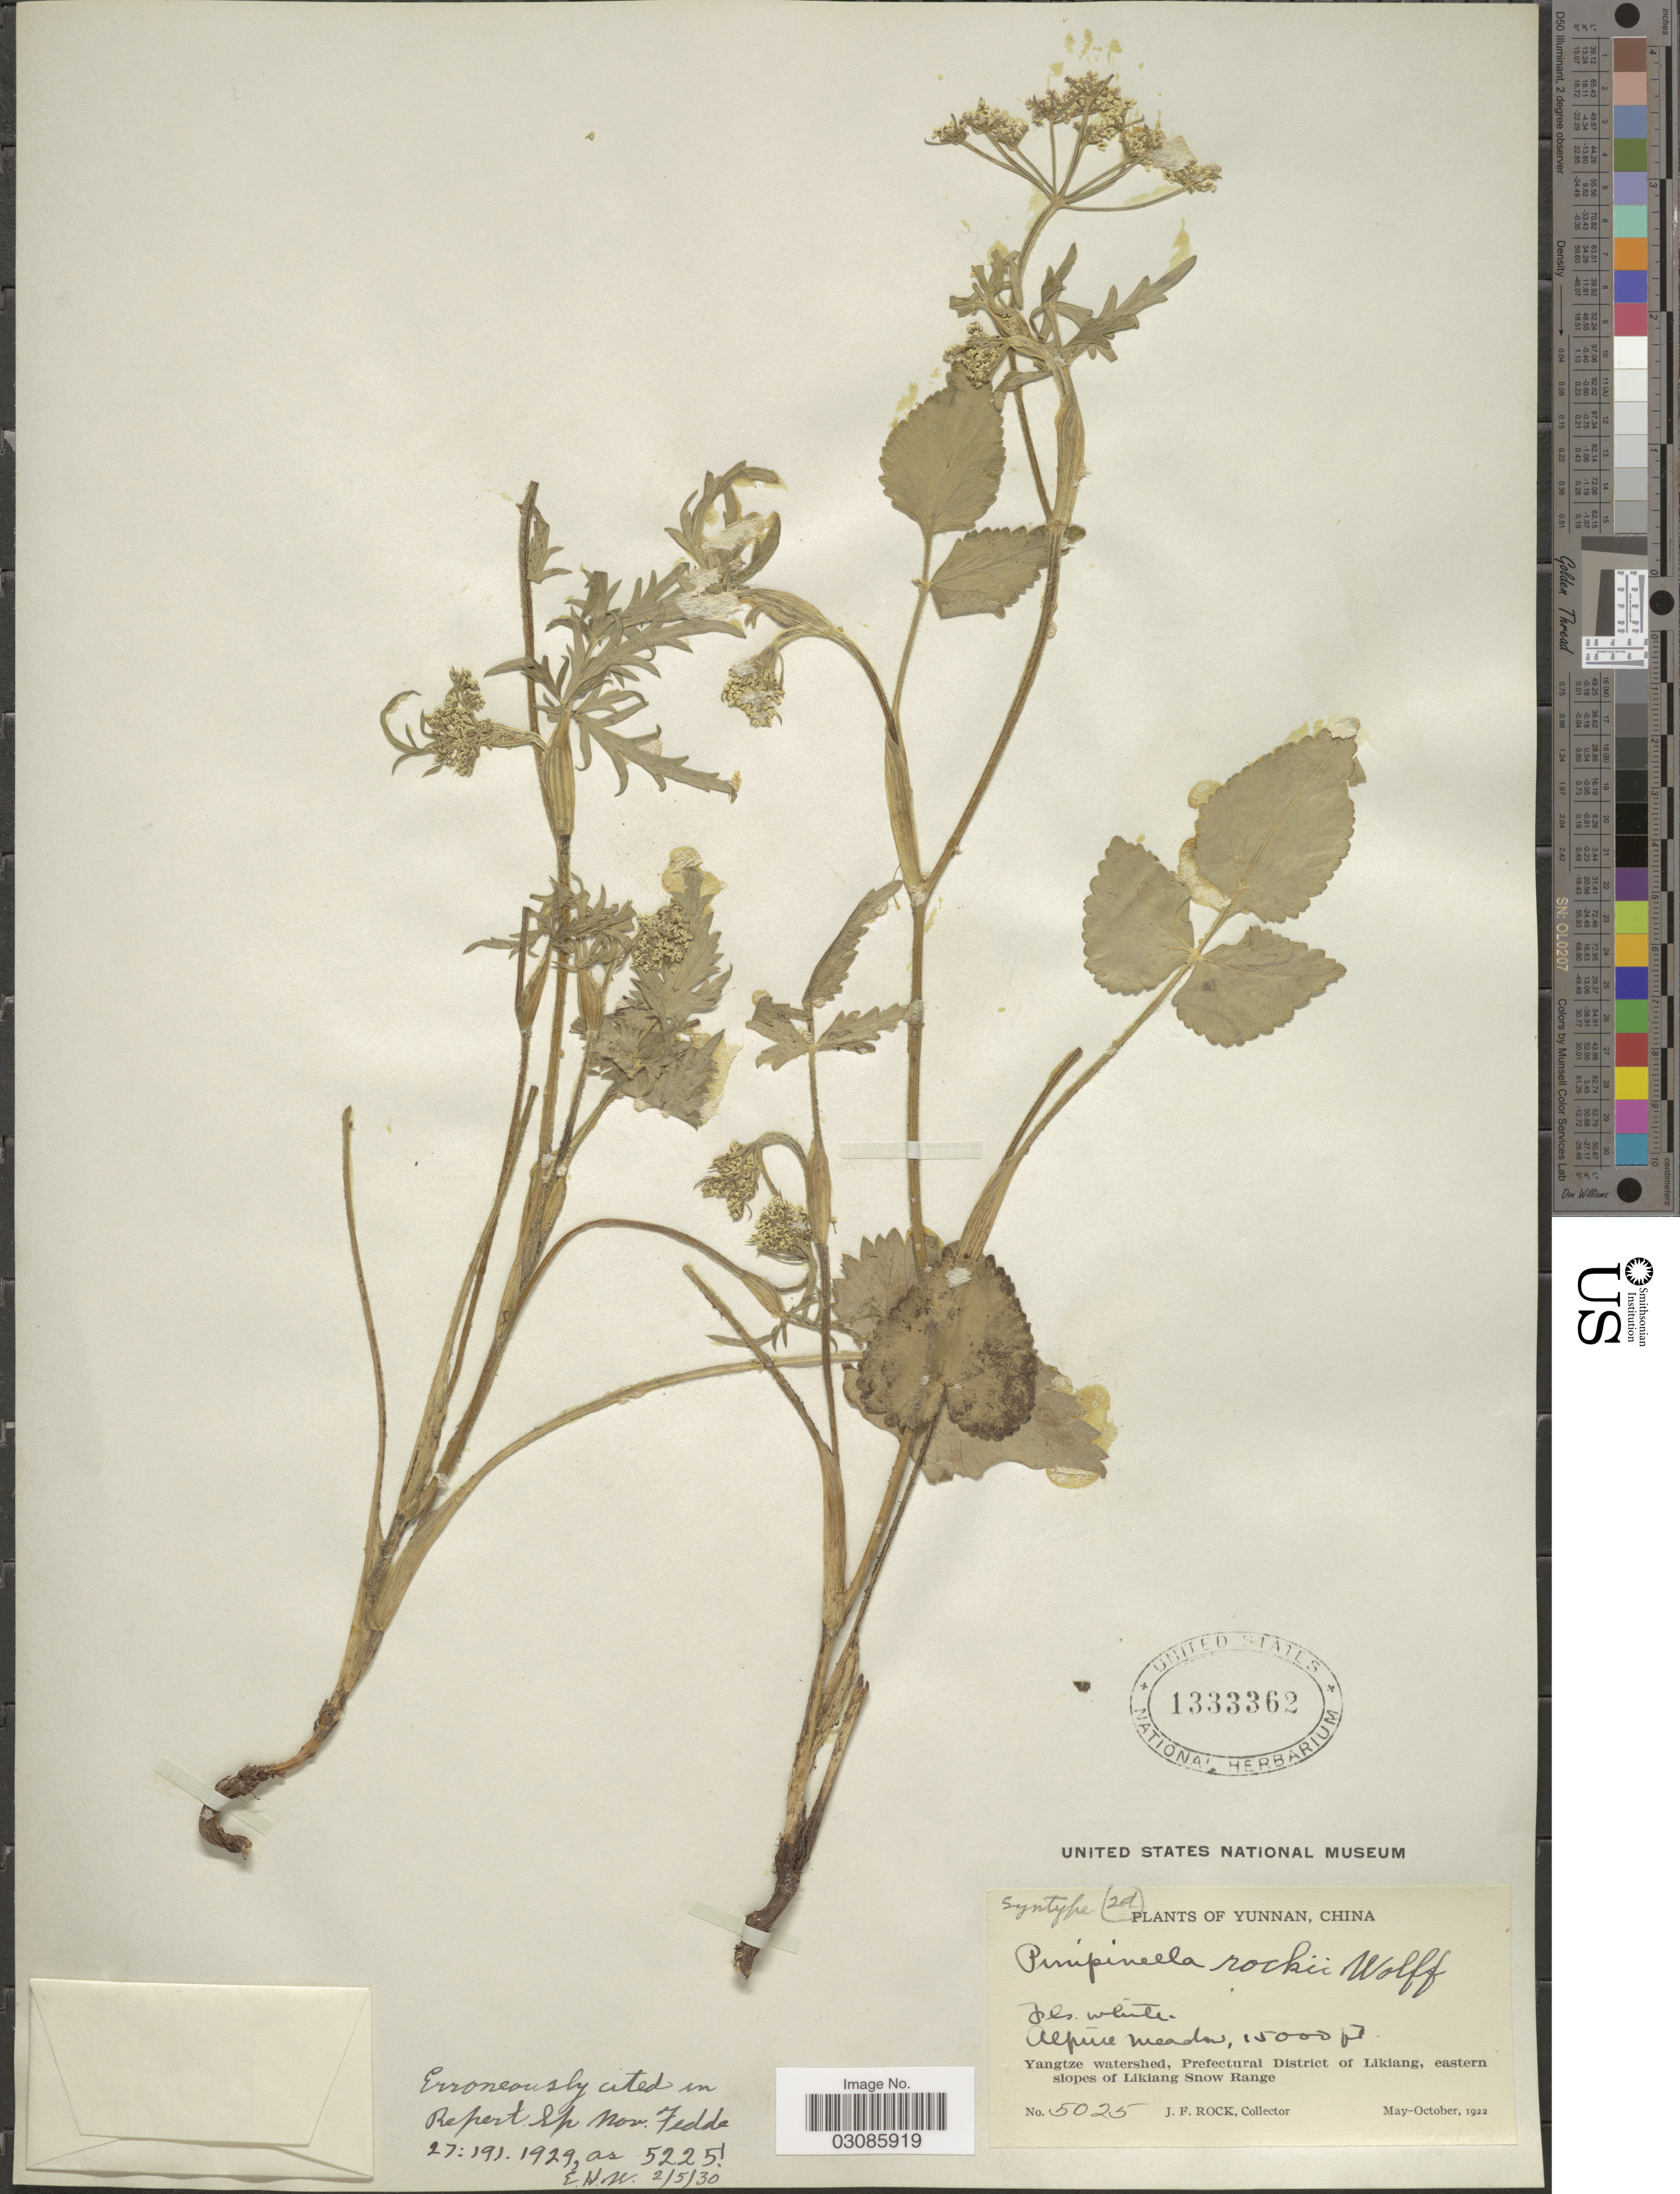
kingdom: Plantae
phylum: Tracheophyta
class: Magnoliopsida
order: Apiales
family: Apiaceae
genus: Pimpinella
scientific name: Pimpinella rockii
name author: H. Wolff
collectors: J. Rock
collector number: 5025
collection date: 1922-05/1922-10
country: China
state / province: Yunnan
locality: Alpine meadow, Yangtze watershed, Prefectural District of Likiang, eastern slopes of Likiang Snow Range.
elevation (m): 4572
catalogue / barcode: US 1333362